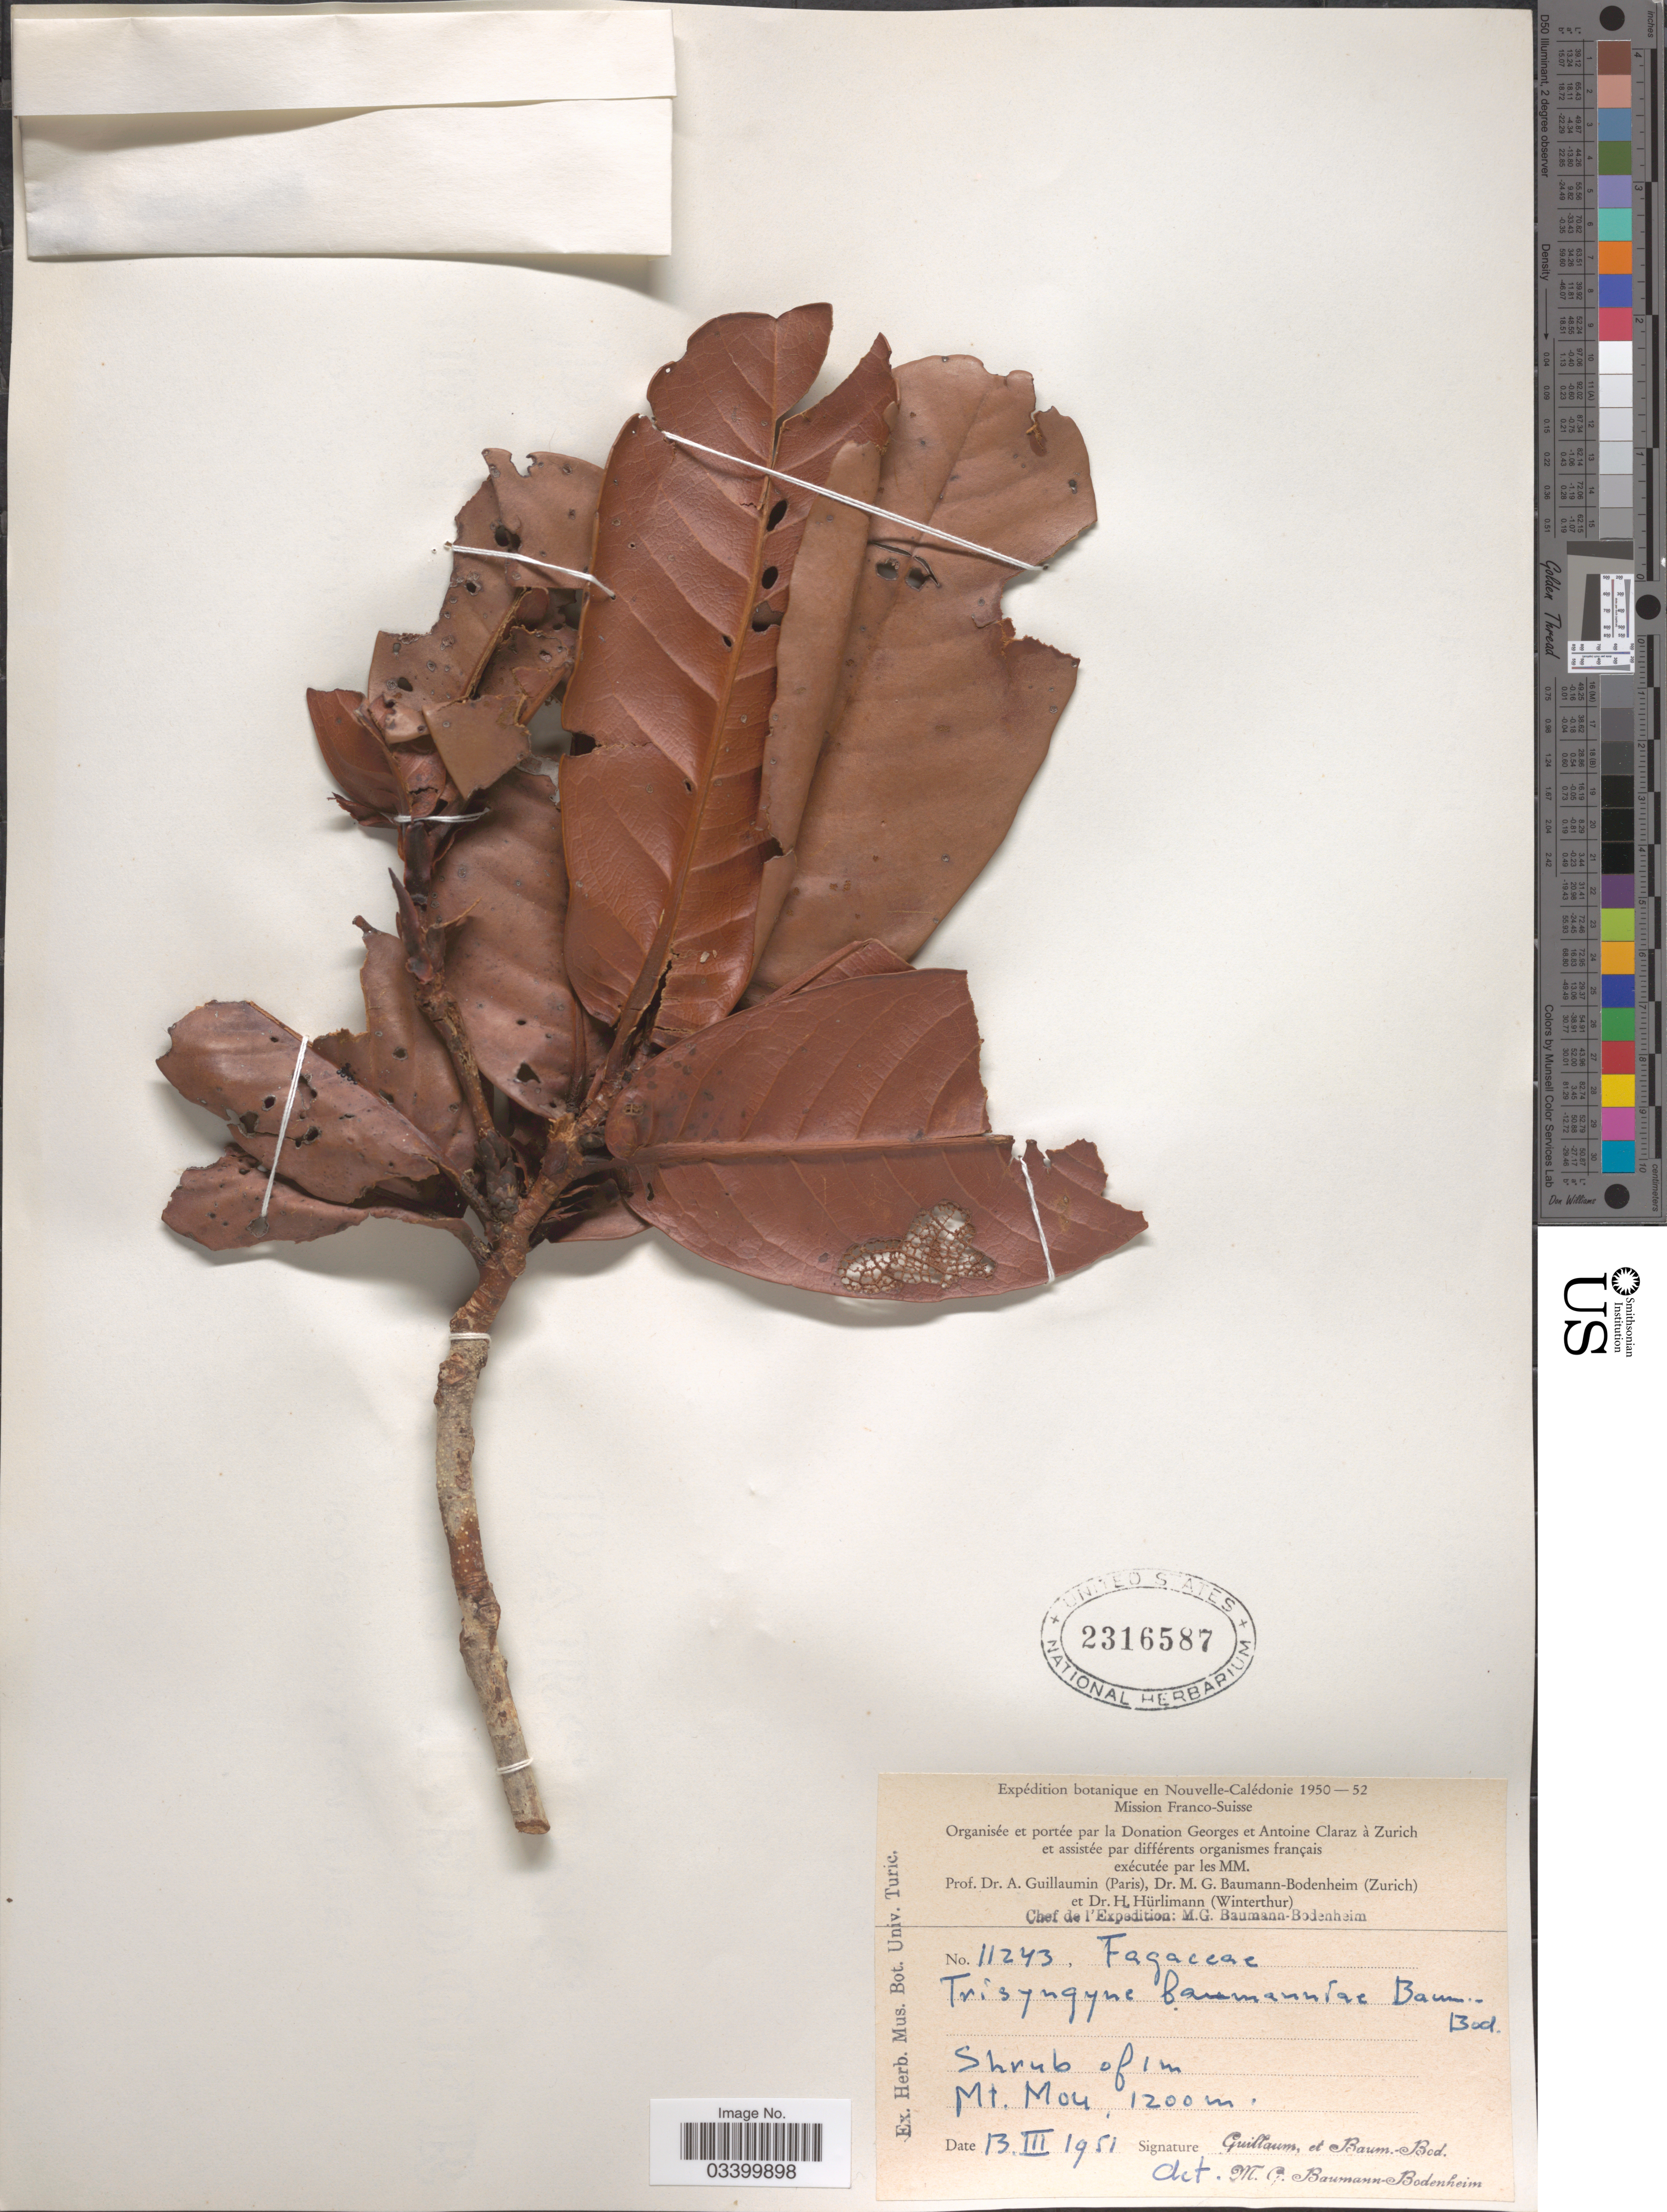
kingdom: Plantae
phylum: Tracheophyta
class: Magnoliopsida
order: Fagales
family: Nothofagaceae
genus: Nothofagus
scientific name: Nothofagus baumanniae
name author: (Baum.-Bod.) Steenis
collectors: A. Guillaumin & M. G. Baumann-Bodenheim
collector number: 11243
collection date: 1951-03-13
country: New Caledonia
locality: Nouvelle-Calédonie. Mt. Mou.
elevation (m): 1200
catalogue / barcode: US 2316587